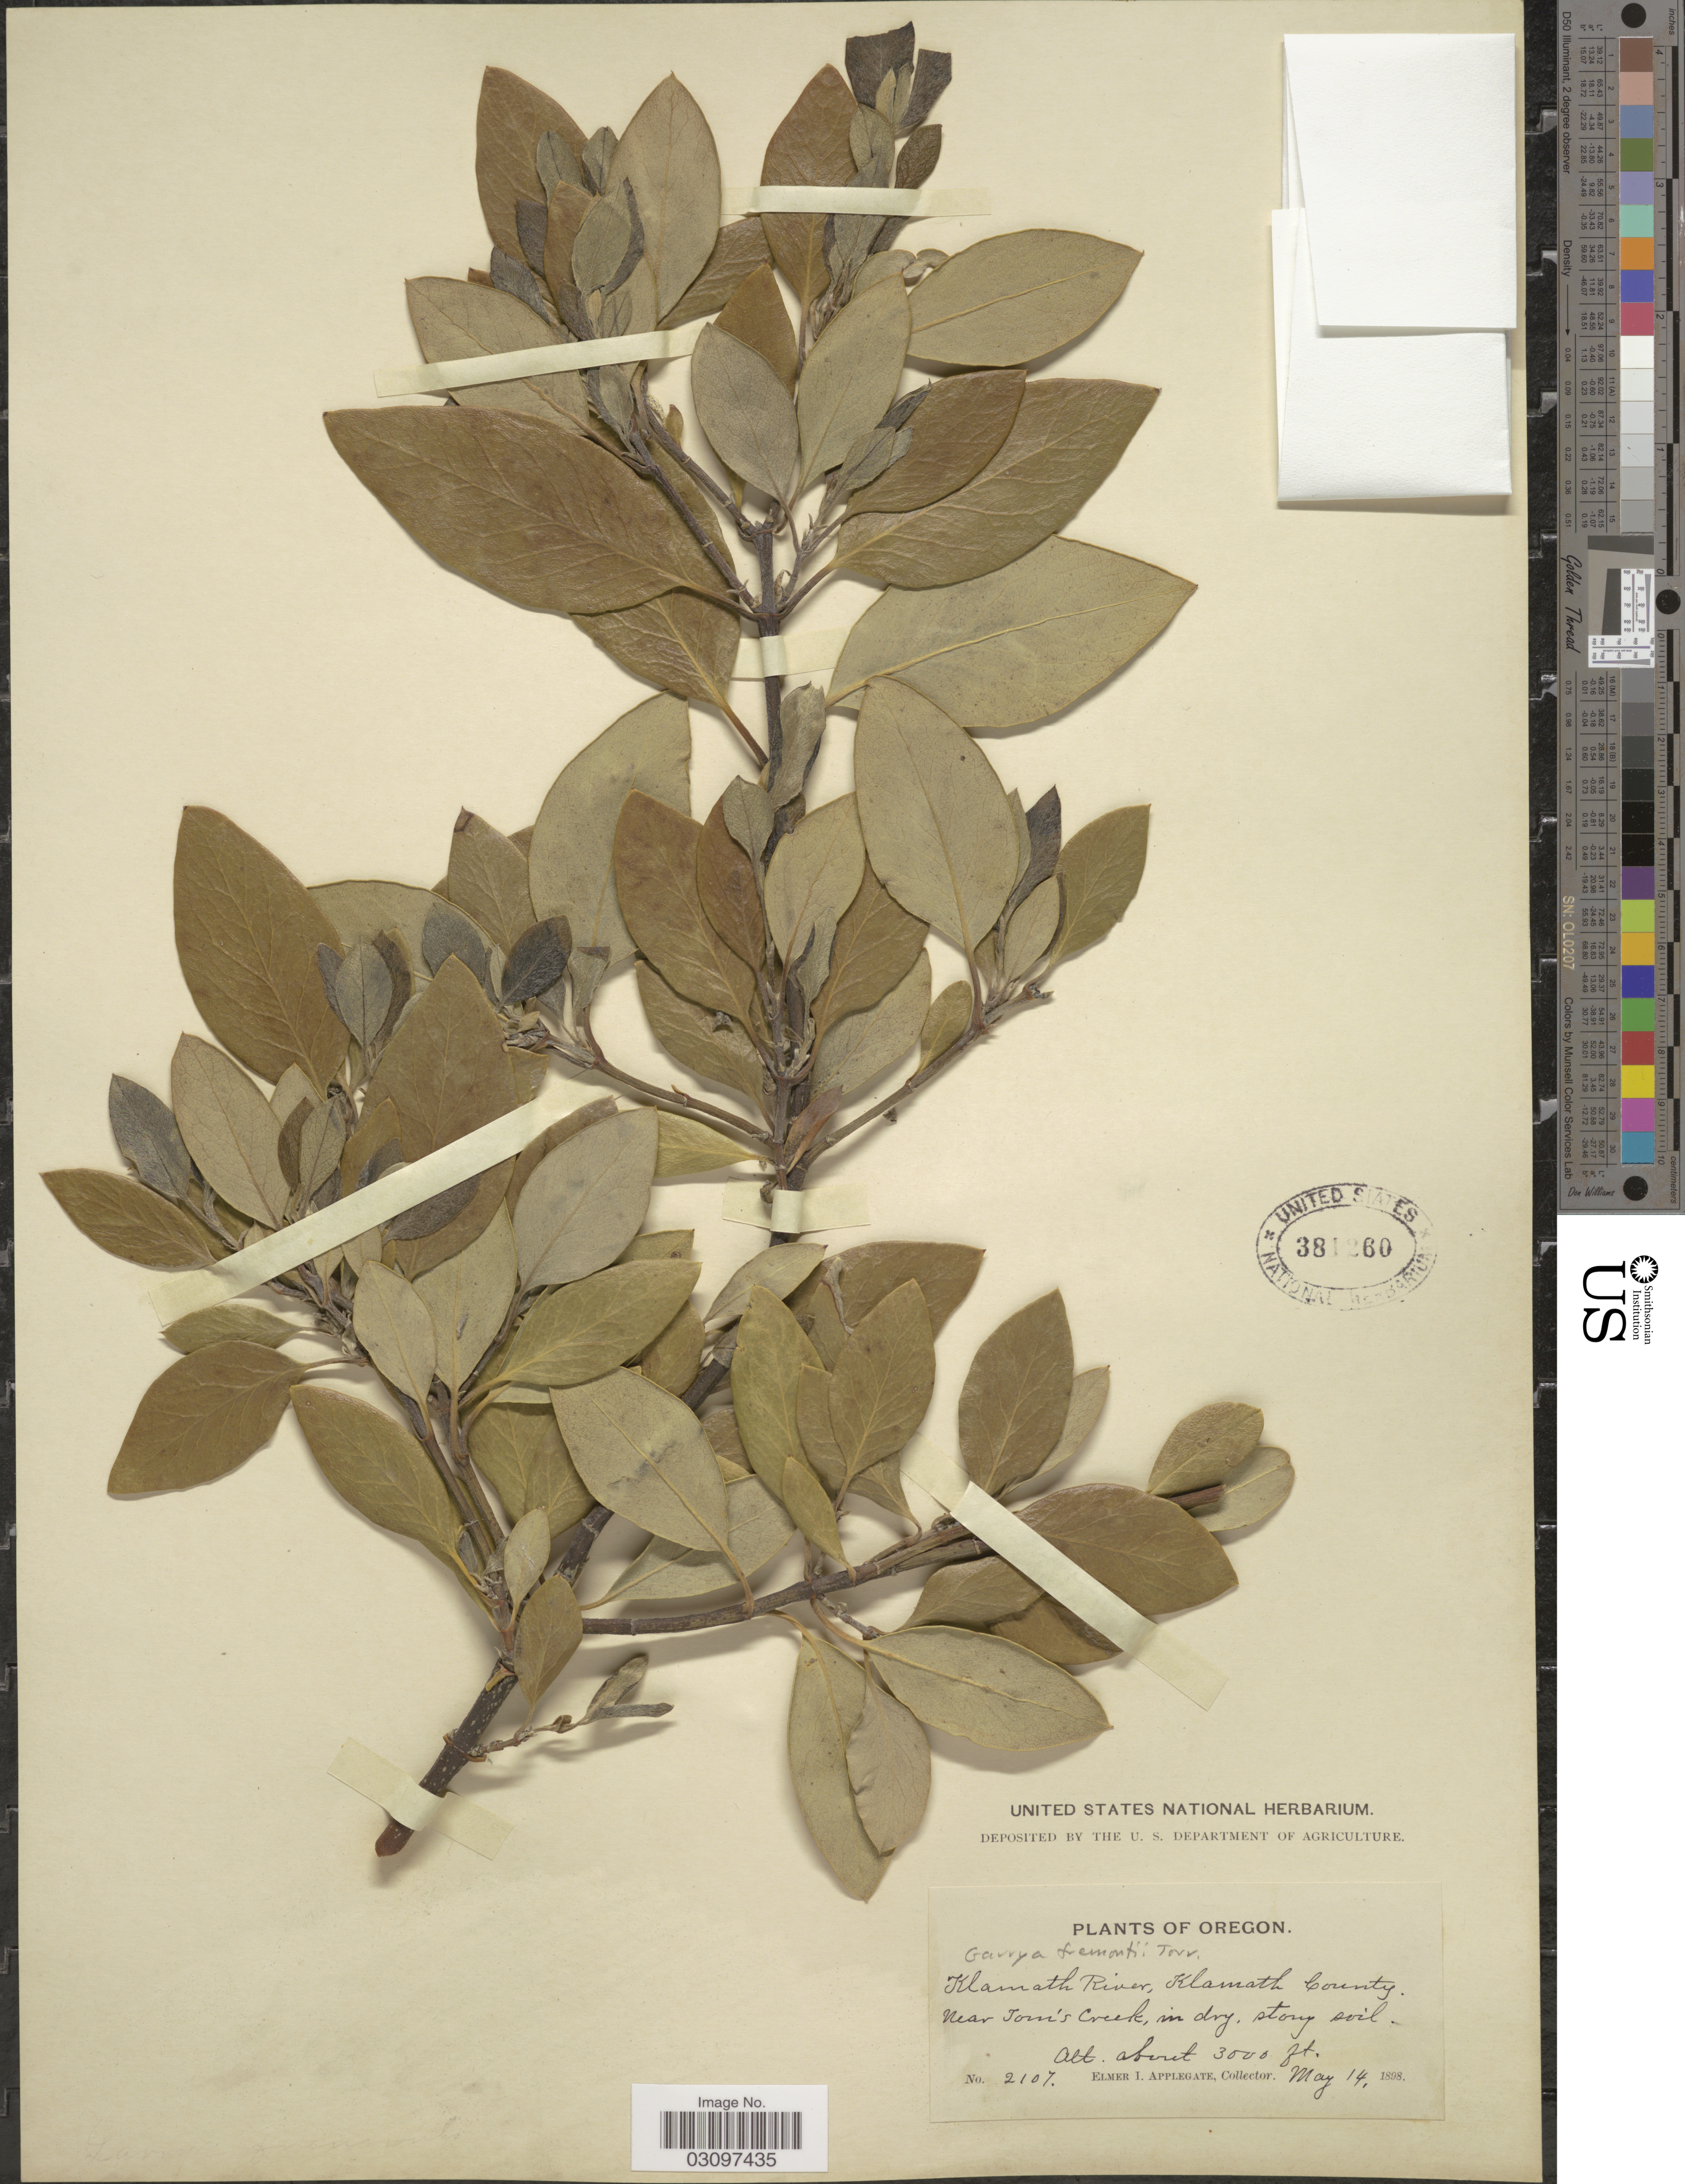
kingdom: Plantae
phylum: Tracheophyta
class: Magnoliopsida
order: Garryales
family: Garryaceae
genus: Garrya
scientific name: Garrya fremontii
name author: Torr.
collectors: E. I. Applegate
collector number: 2107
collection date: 1898-05-14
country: United States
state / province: Oregon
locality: Klamath River, Klamath River, Klamath County. Near Tom's Creek.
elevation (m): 914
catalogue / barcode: US 381260